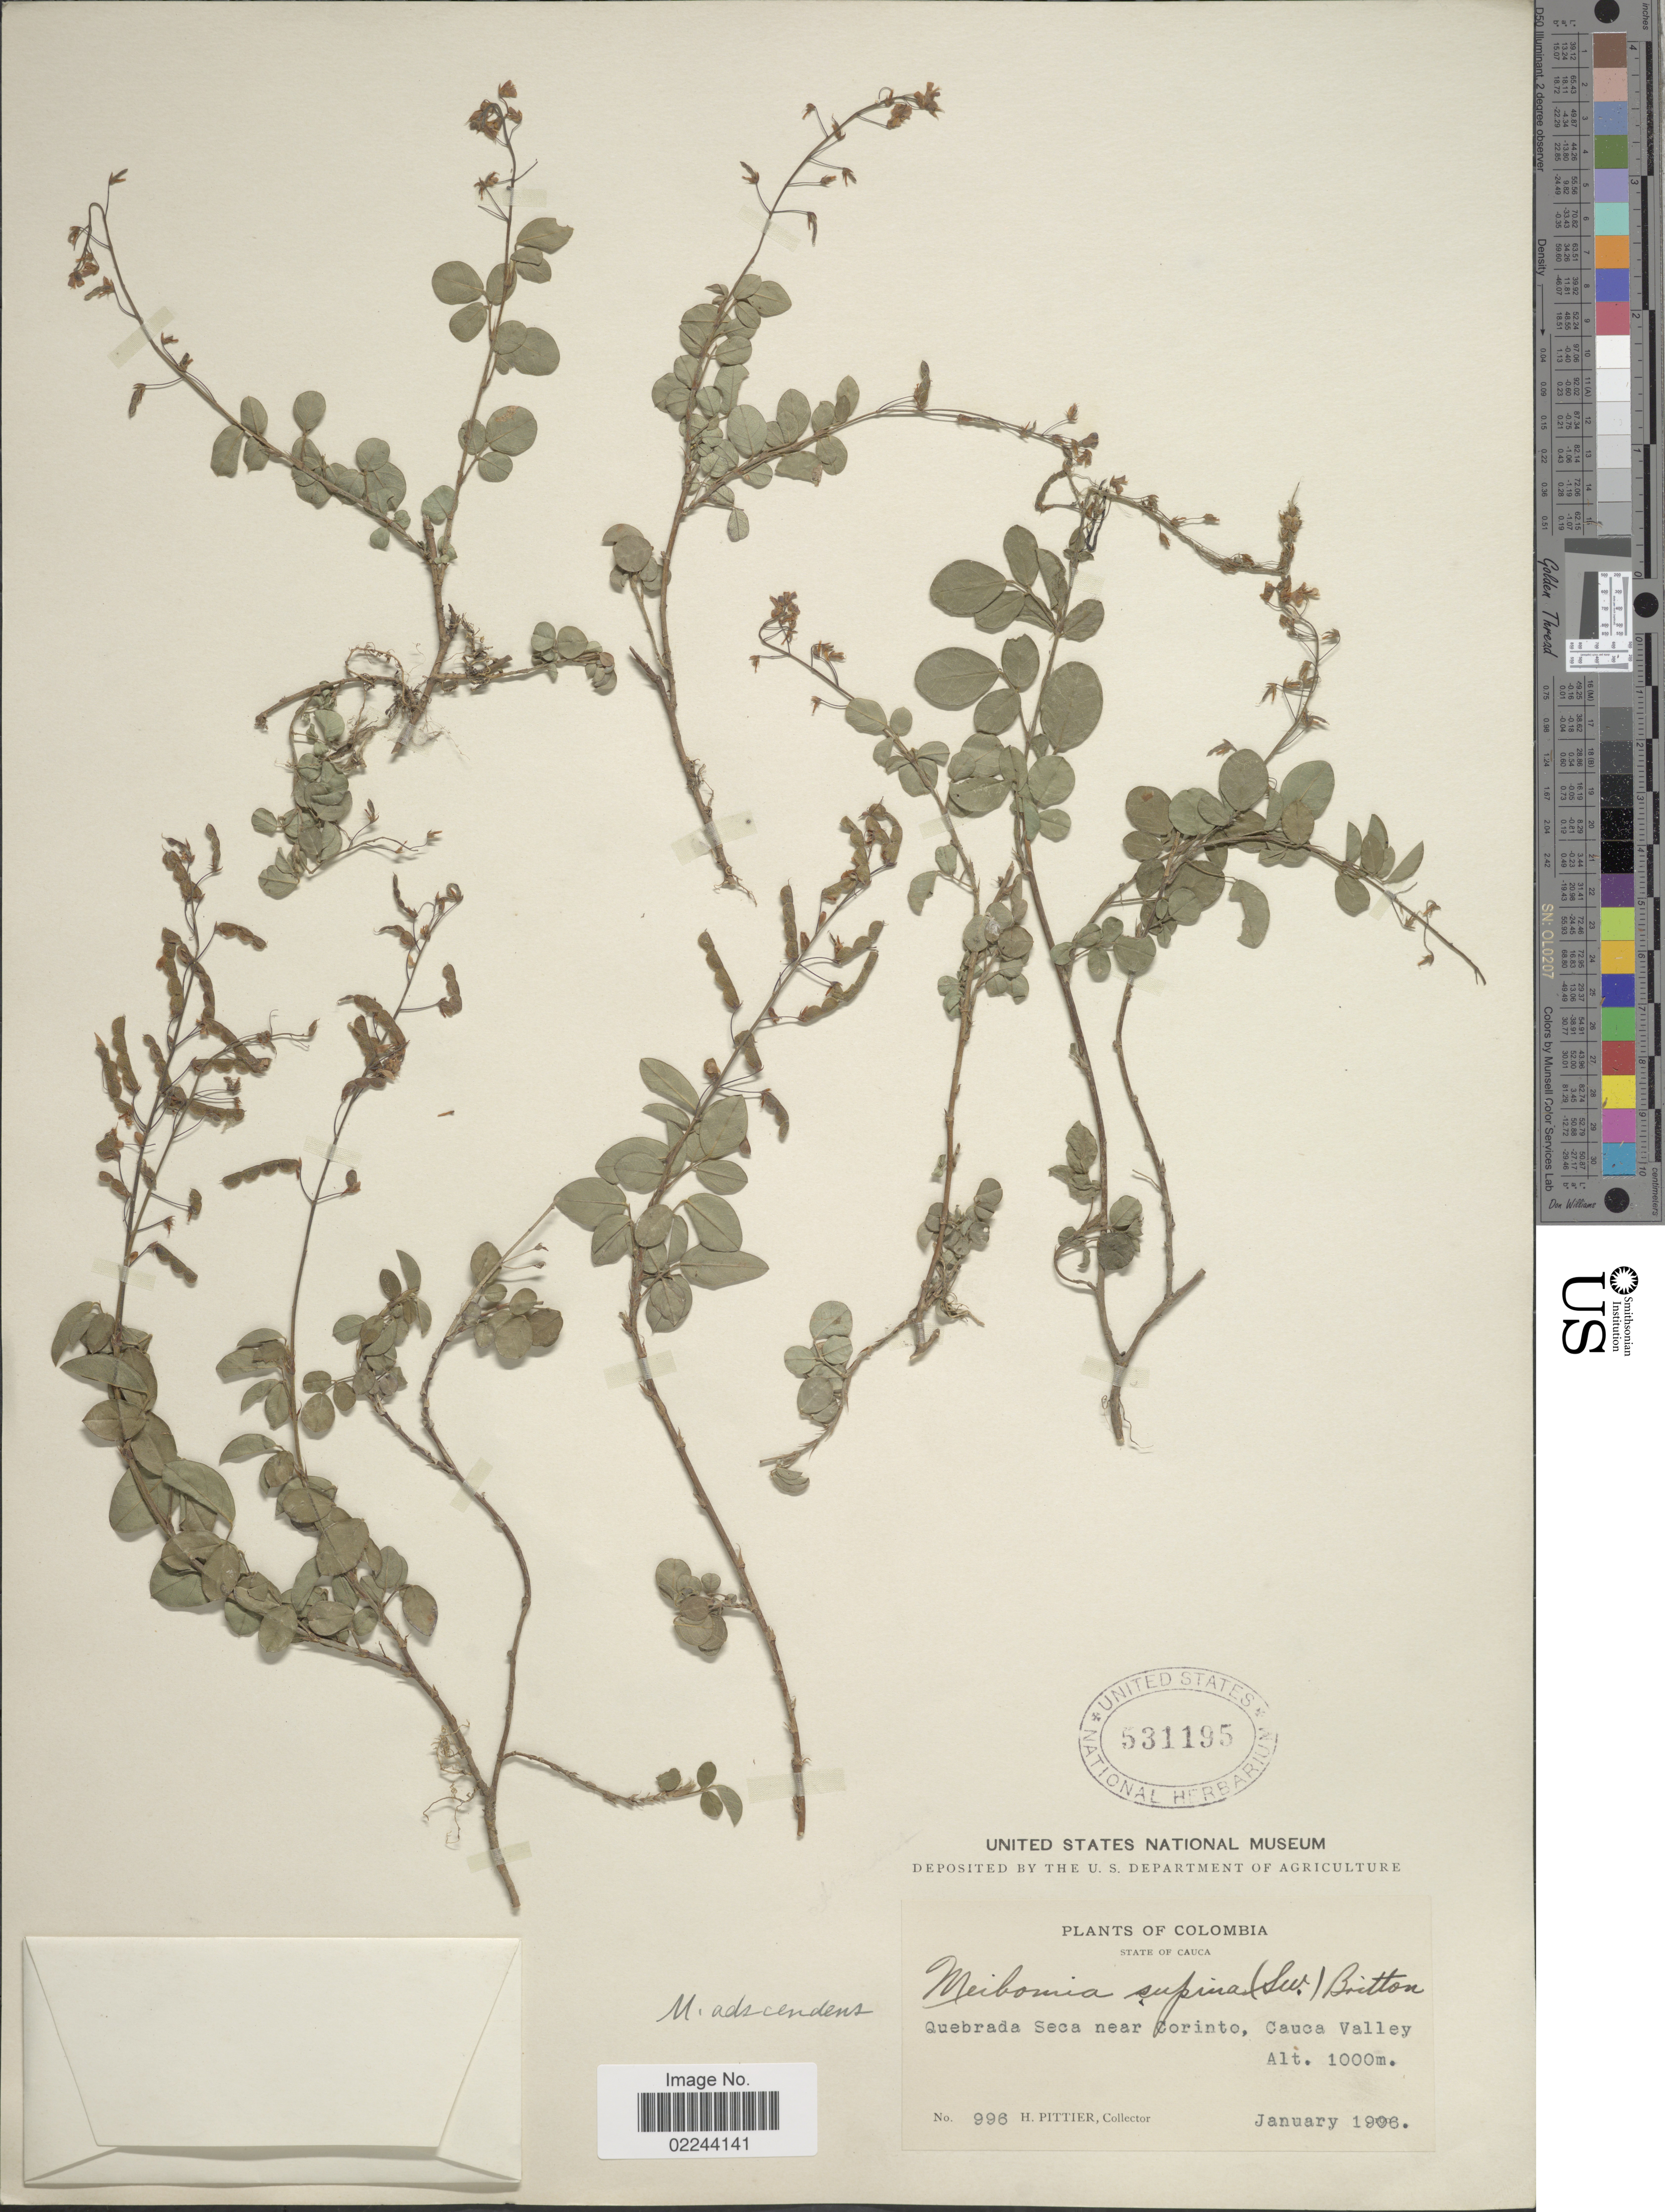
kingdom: Plantae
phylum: Tracheophyta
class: Magnoliopsida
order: Fabales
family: Fabaceae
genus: Grona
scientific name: Grona adscendens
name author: (Sw.) H. Ohashi & K. Ohashi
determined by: Strong, Mark T., (BOT), Smithsonian Institution - National Museum of Natural History (UNITED STATES)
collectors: H. F. Pittier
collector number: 996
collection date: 1906-01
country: Colombia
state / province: Cauca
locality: Quebrada Seca near Corinto, Cauca Valley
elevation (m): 1000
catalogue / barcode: US 531195